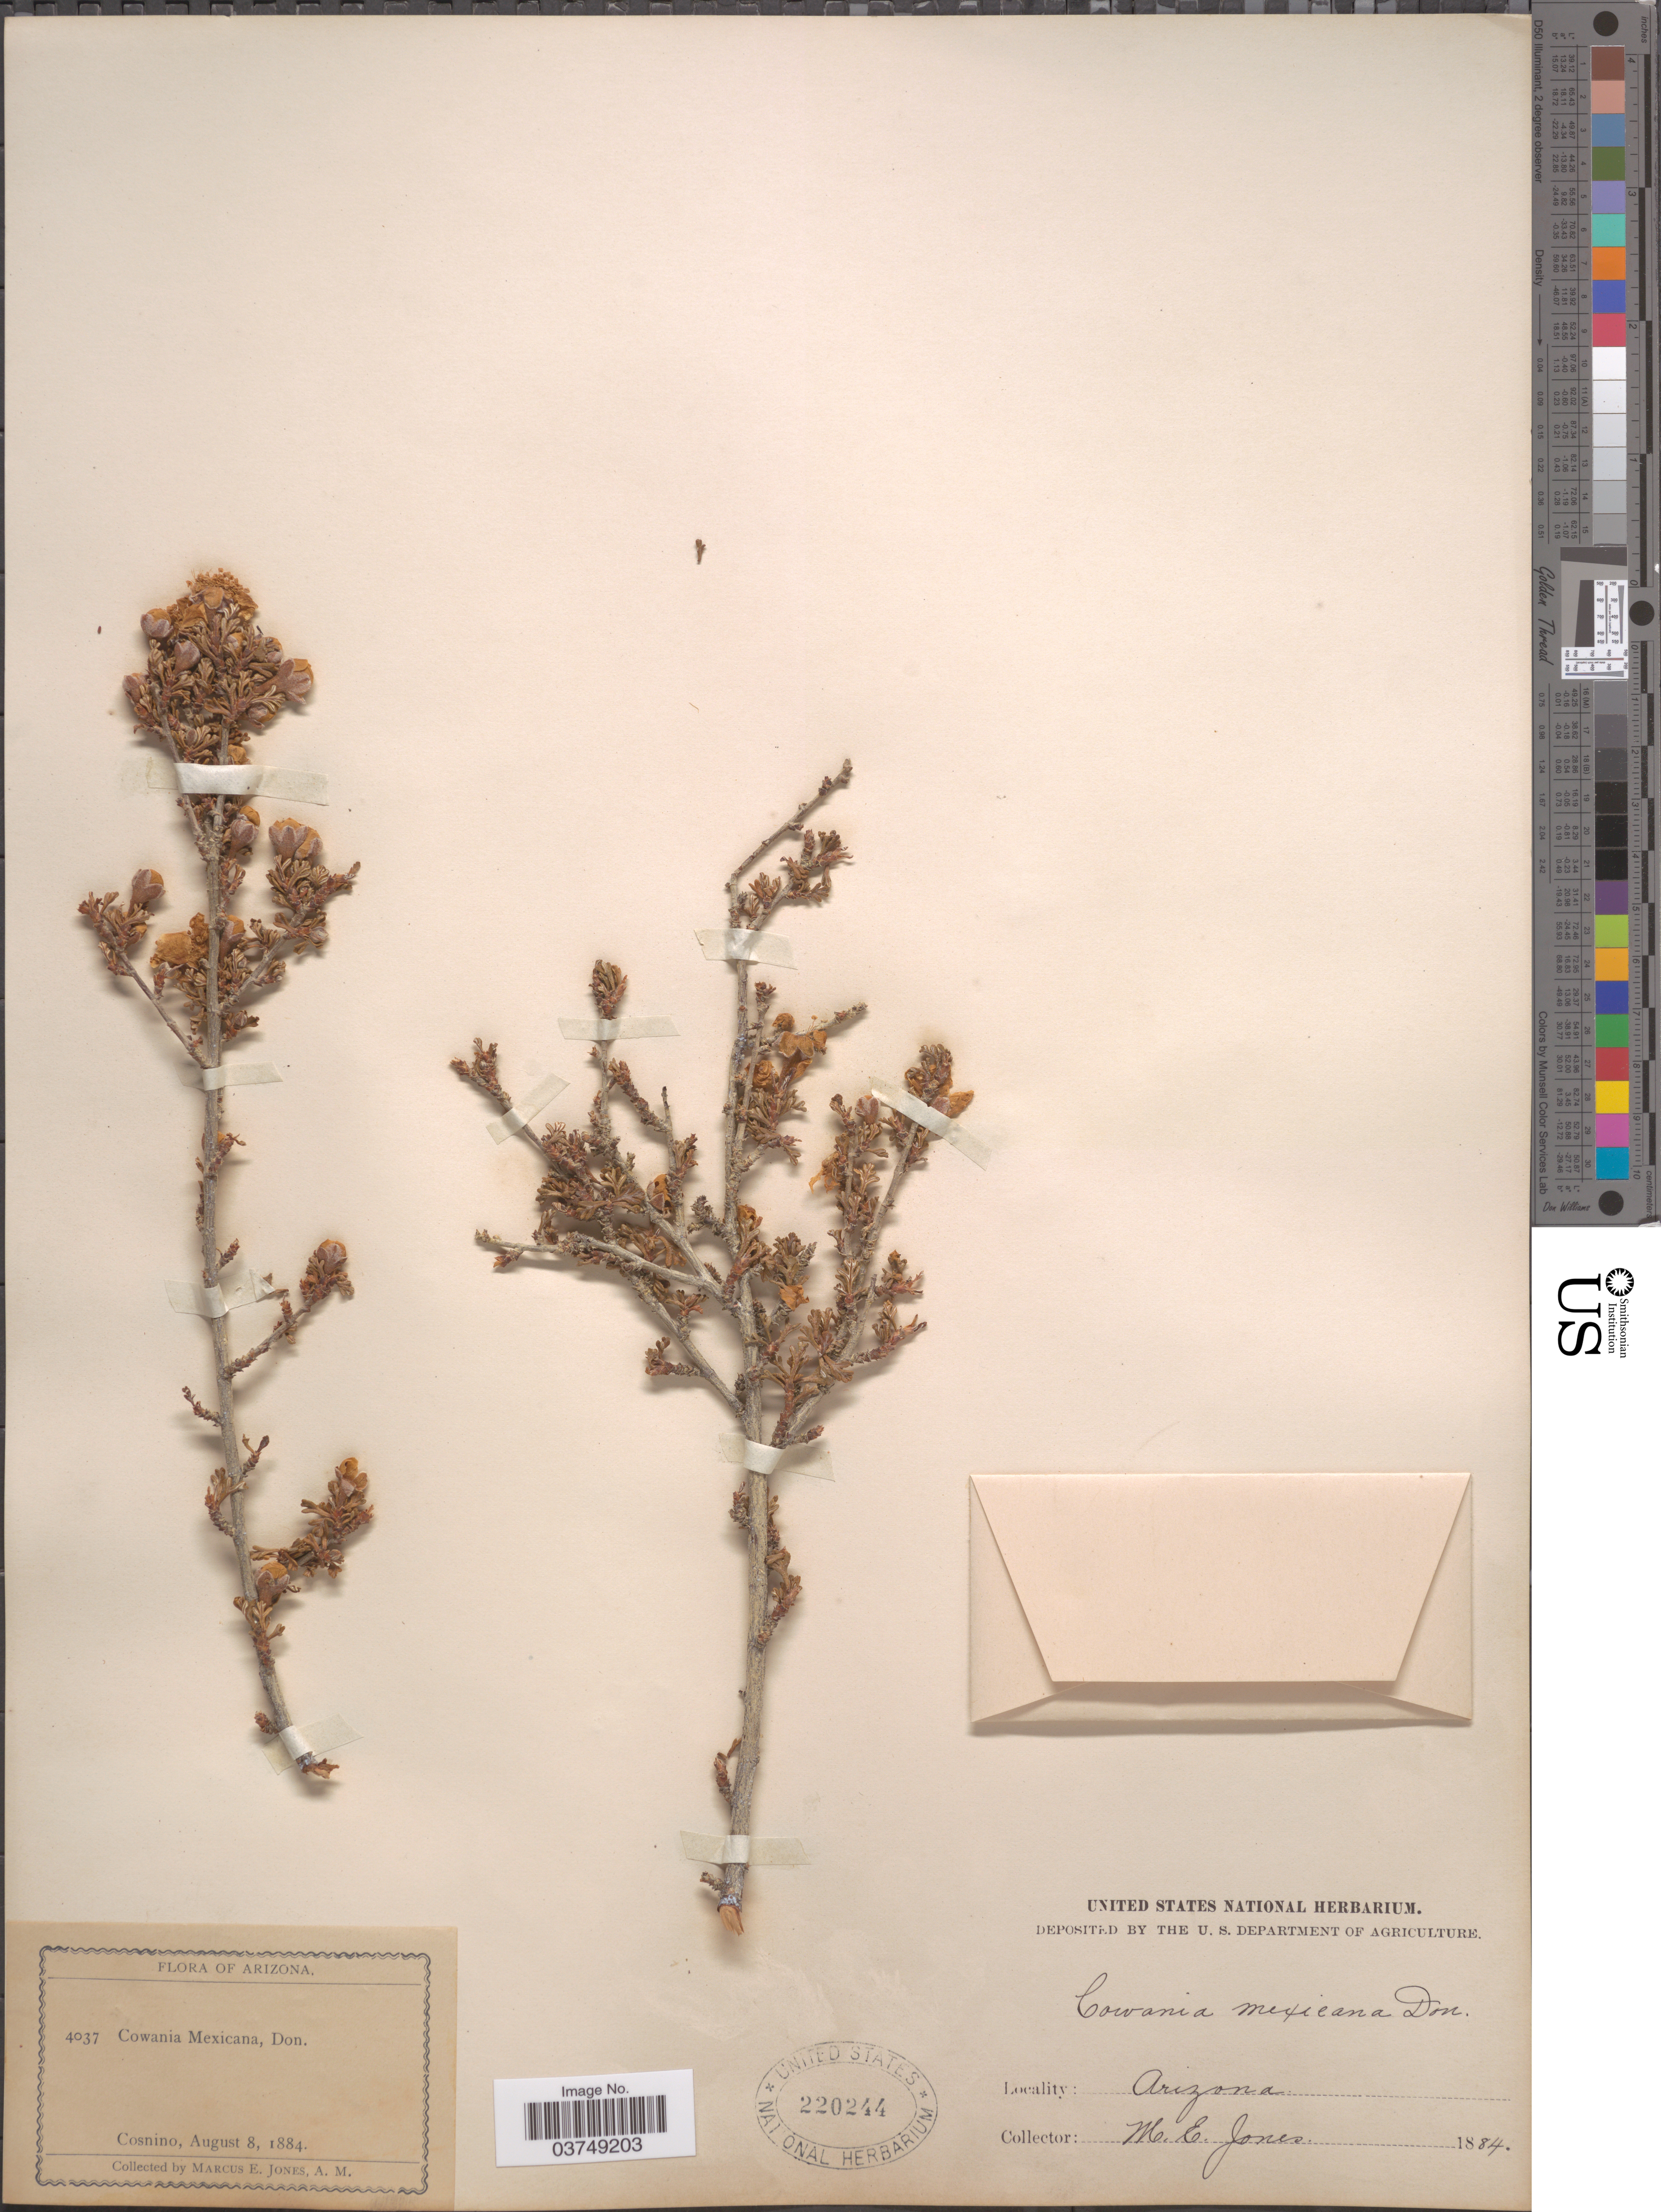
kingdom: Plantae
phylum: Tracheophyta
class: Magnoliopsida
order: Rosales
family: Rosaceae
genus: Purshia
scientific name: Purshia stansburyana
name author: (Torr.) Henrickson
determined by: Strong, Mark T., (BOT), Smithsonian Institution - National Museum of Natural History (UNITED STATES)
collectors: M. E. Jones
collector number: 4037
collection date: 1884-08-08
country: United States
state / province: Arizona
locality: Cosnino.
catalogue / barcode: US 220244